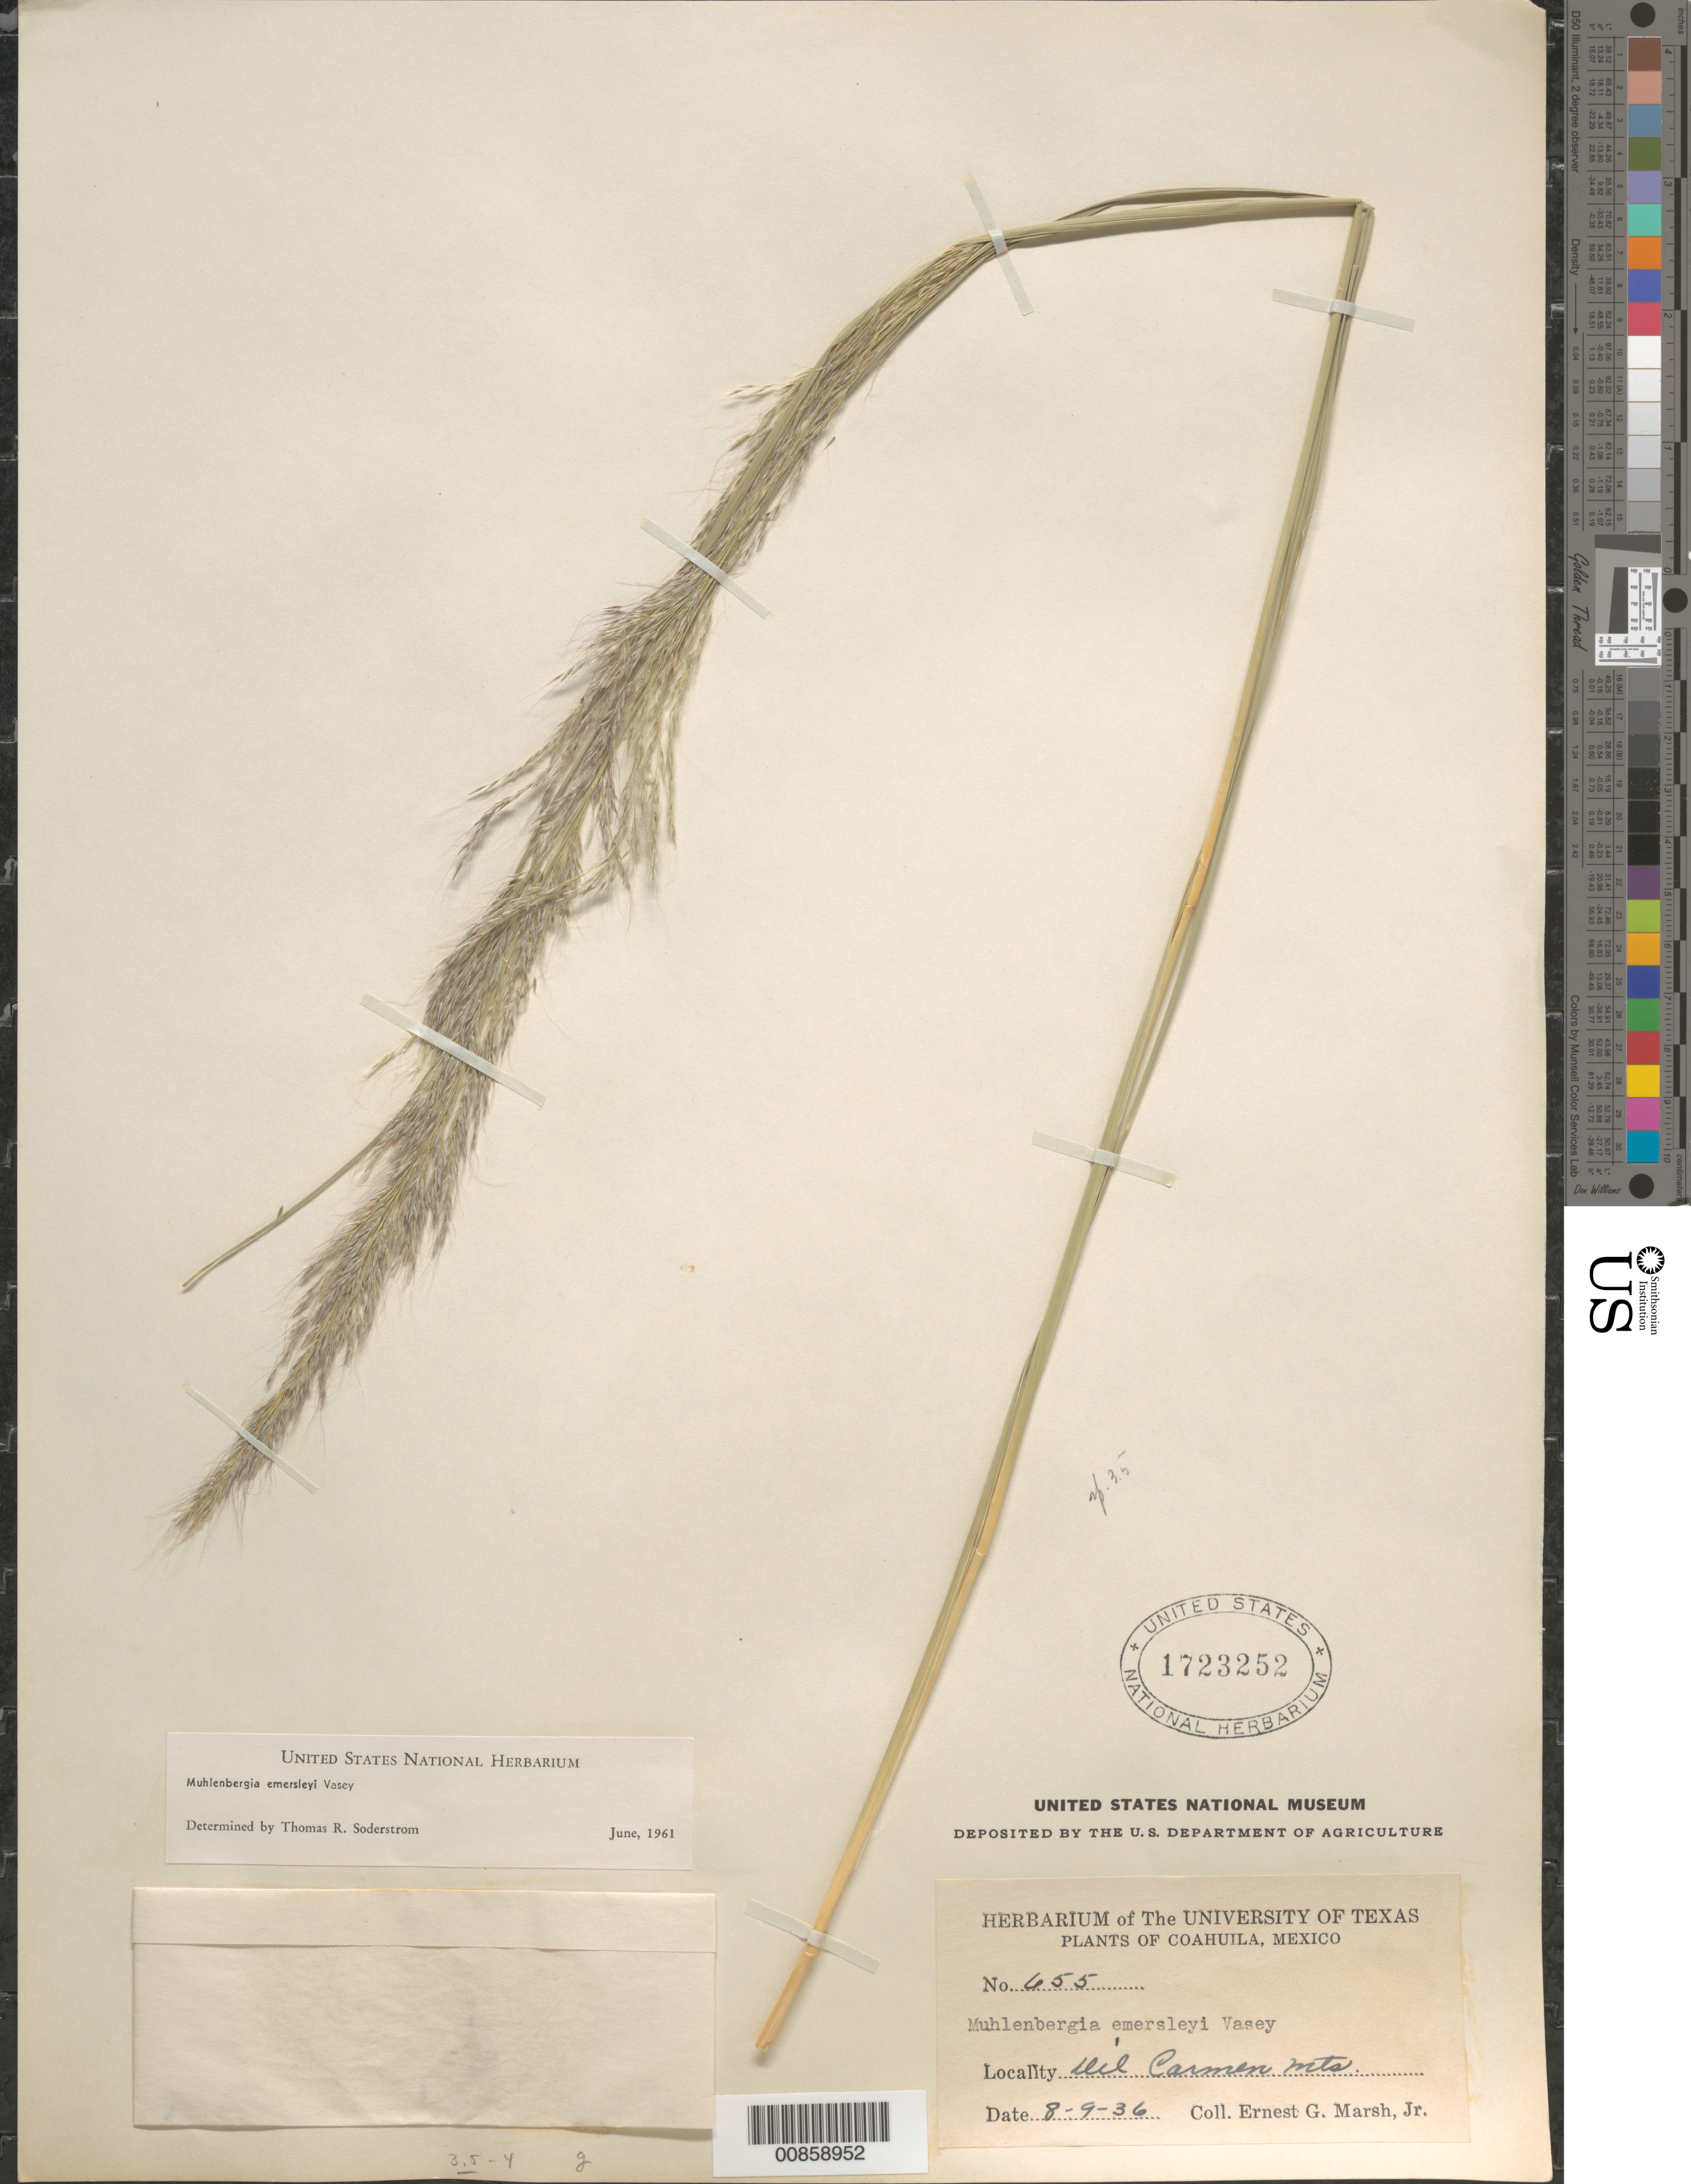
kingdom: Plantae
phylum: Tracheophyta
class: Liliopsida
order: Poales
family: Poaceae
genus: Muhlenbergia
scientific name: Muhlenbergia emersleyi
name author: Vasey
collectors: E. G. Marsh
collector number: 455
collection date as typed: Transcribed d/m/y: 8/9/36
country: Mexico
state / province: Coahuila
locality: Del Carmen Mts.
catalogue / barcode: US 1723252